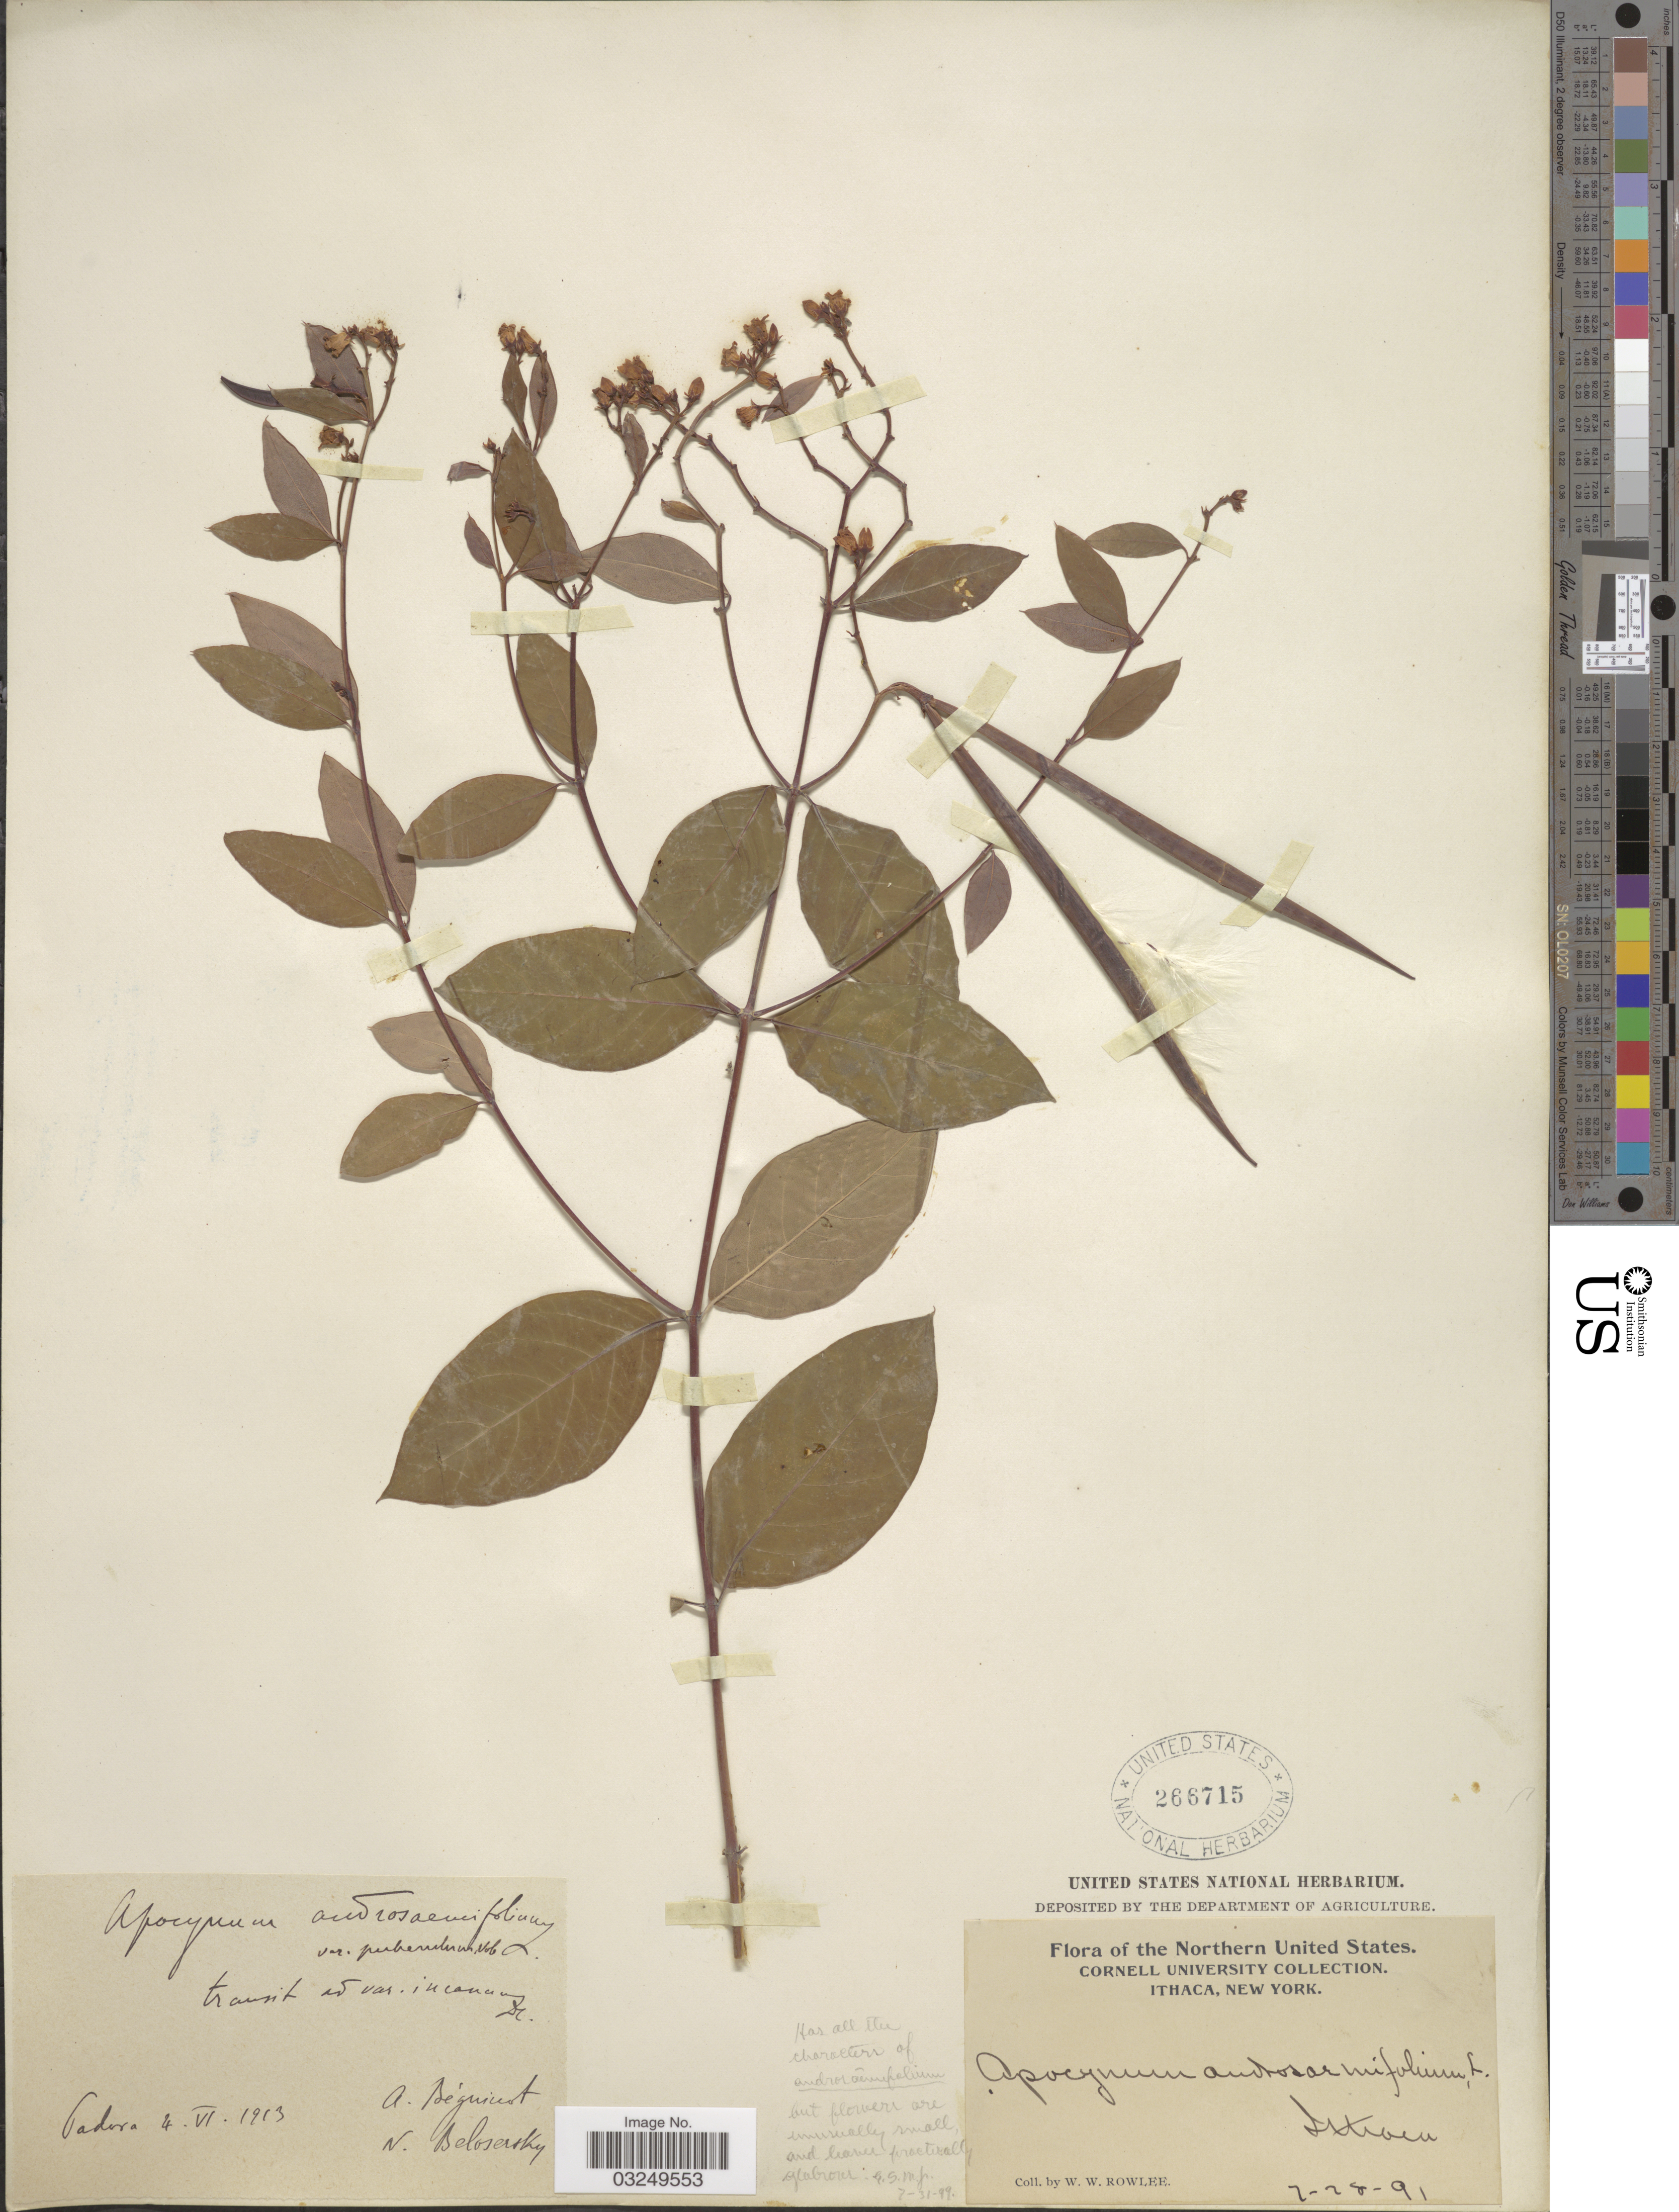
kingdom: Plantae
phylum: Tracheophyta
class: Magnoliopsida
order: Gentianales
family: Apocynaceae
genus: Apocynum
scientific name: Apocynum androsaemifolium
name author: L.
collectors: W. W. Rowlee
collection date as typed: Transcribed d/m/y: 28/2/91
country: United States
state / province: New York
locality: The Northern United States. Ithaca.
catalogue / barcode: US 266715